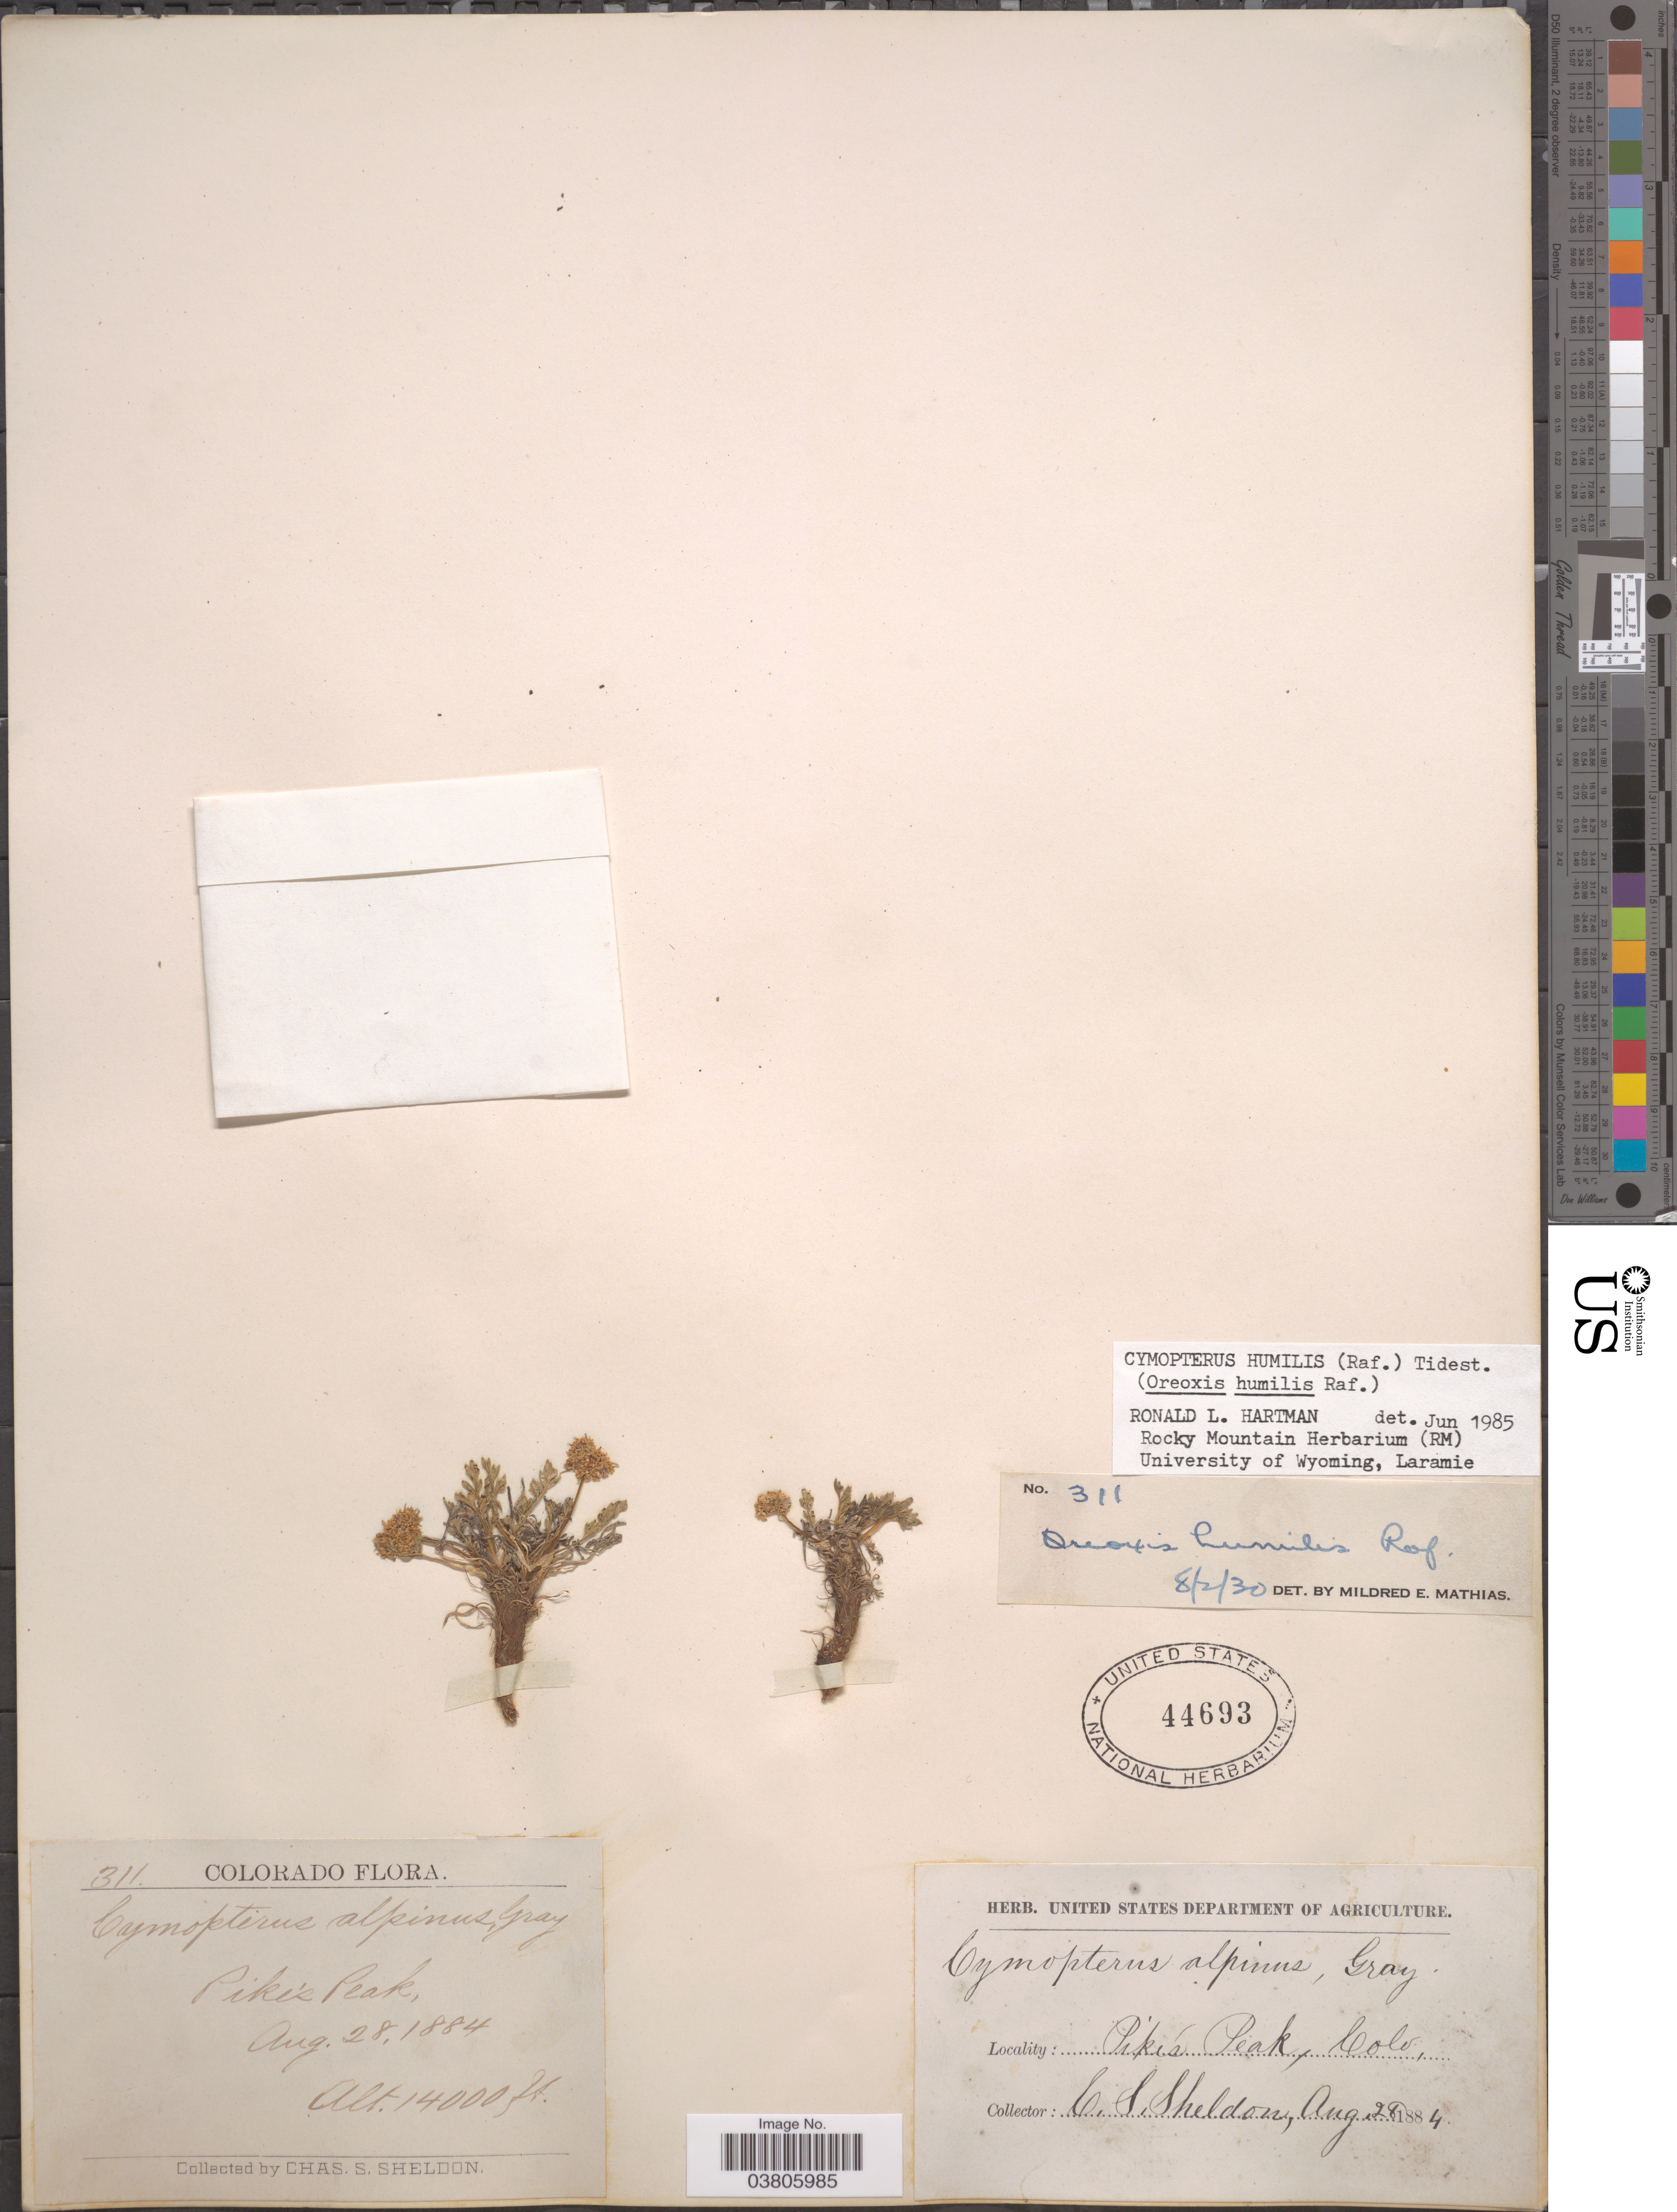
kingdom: Plantae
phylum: Tracheophyta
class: Magnoliopsida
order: Apiales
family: Apiaceae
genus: Cymopterus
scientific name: Cymopterus humilis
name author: (Raf.) Tidestr.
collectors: C. S. Sheldon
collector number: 311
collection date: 1884-08-28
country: United States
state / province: Colorado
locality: Pike's Peak.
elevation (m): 4267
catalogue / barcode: US 44693